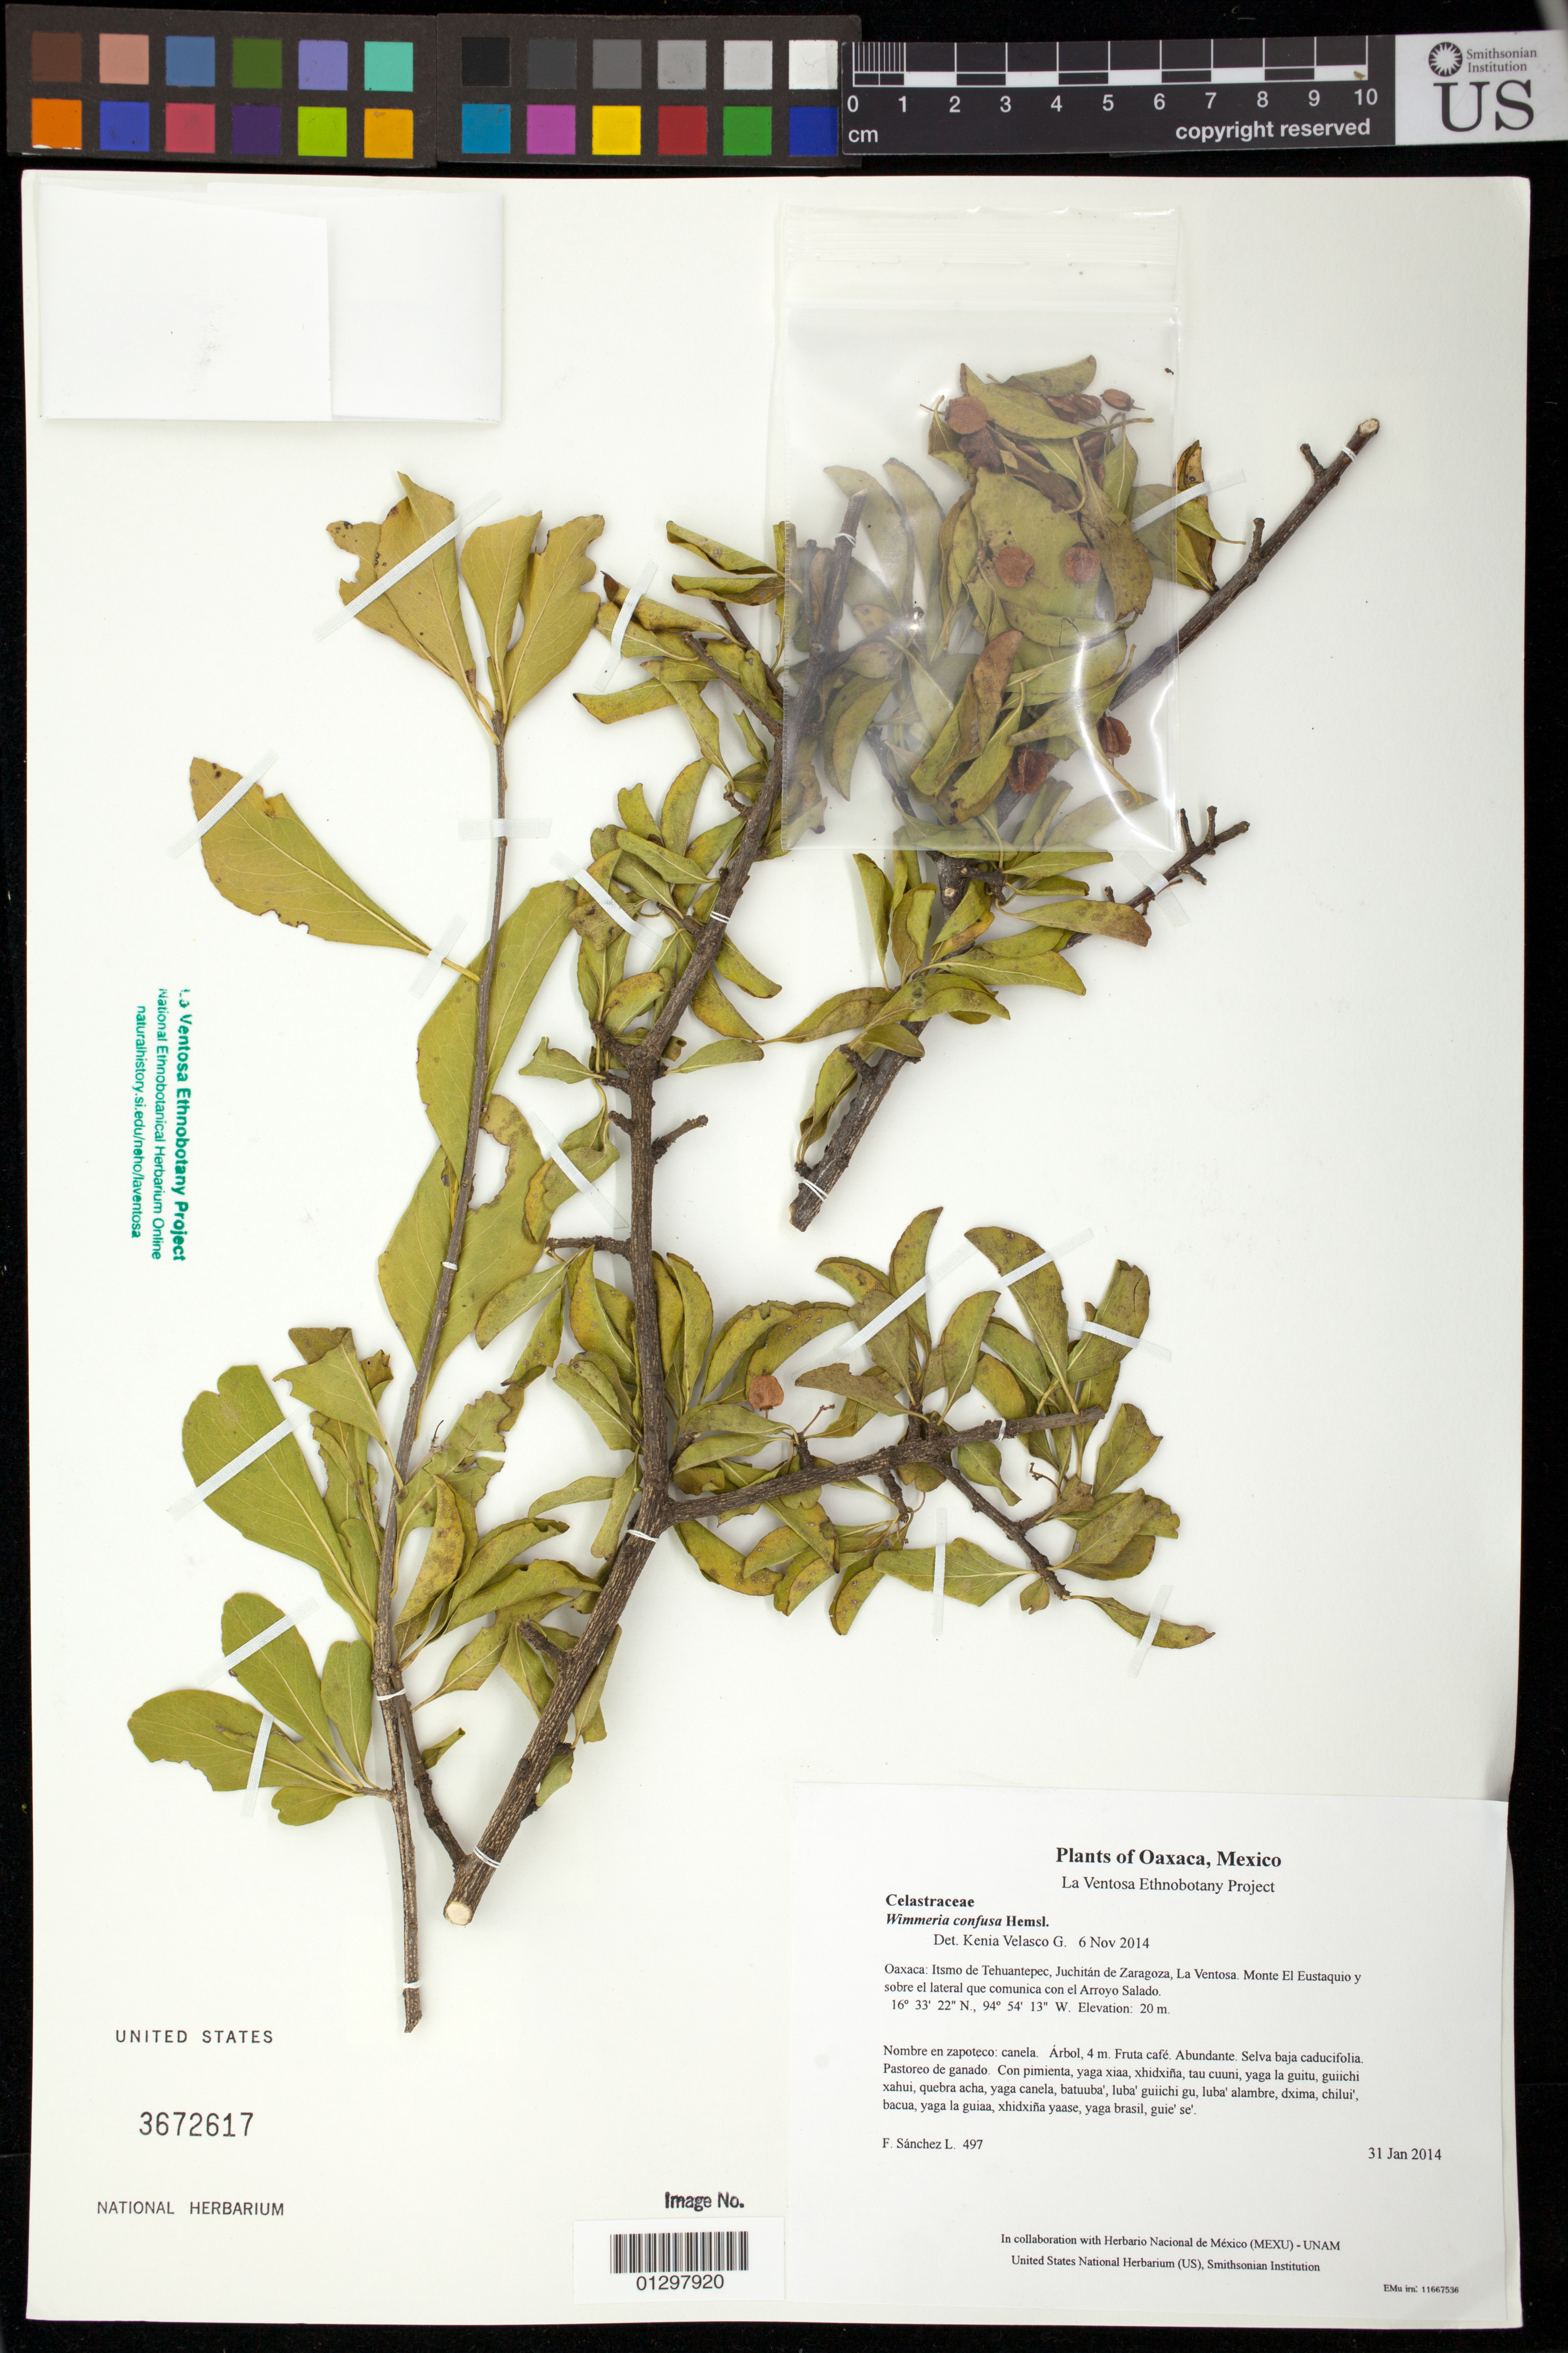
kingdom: Plantae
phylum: Tracheophyta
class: Magnoliopsida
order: Celastrales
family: Celastraceae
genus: Wimmeria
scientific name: Wimmeria confusa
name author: Hemsl.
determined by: Velasco G., Kenia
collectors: F. Sánchez L.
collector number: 497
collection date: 2014-01-31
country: Mexico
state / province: Oaxaca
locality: Itsmo de Tehuantepec, Juchitán de Zaragoza, La Ventosa. Monte El Eustaquio y sobre el lateral que comunica con el Arroyo Salado.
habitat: Selva baja caducifolia. Pastoreo de ganado.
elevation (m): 20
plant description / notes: JEBOT, MEXU, SERO, US; Yaga. 4 m. Cuaananaxhi namuu. Stale.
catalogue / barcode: US 3672617